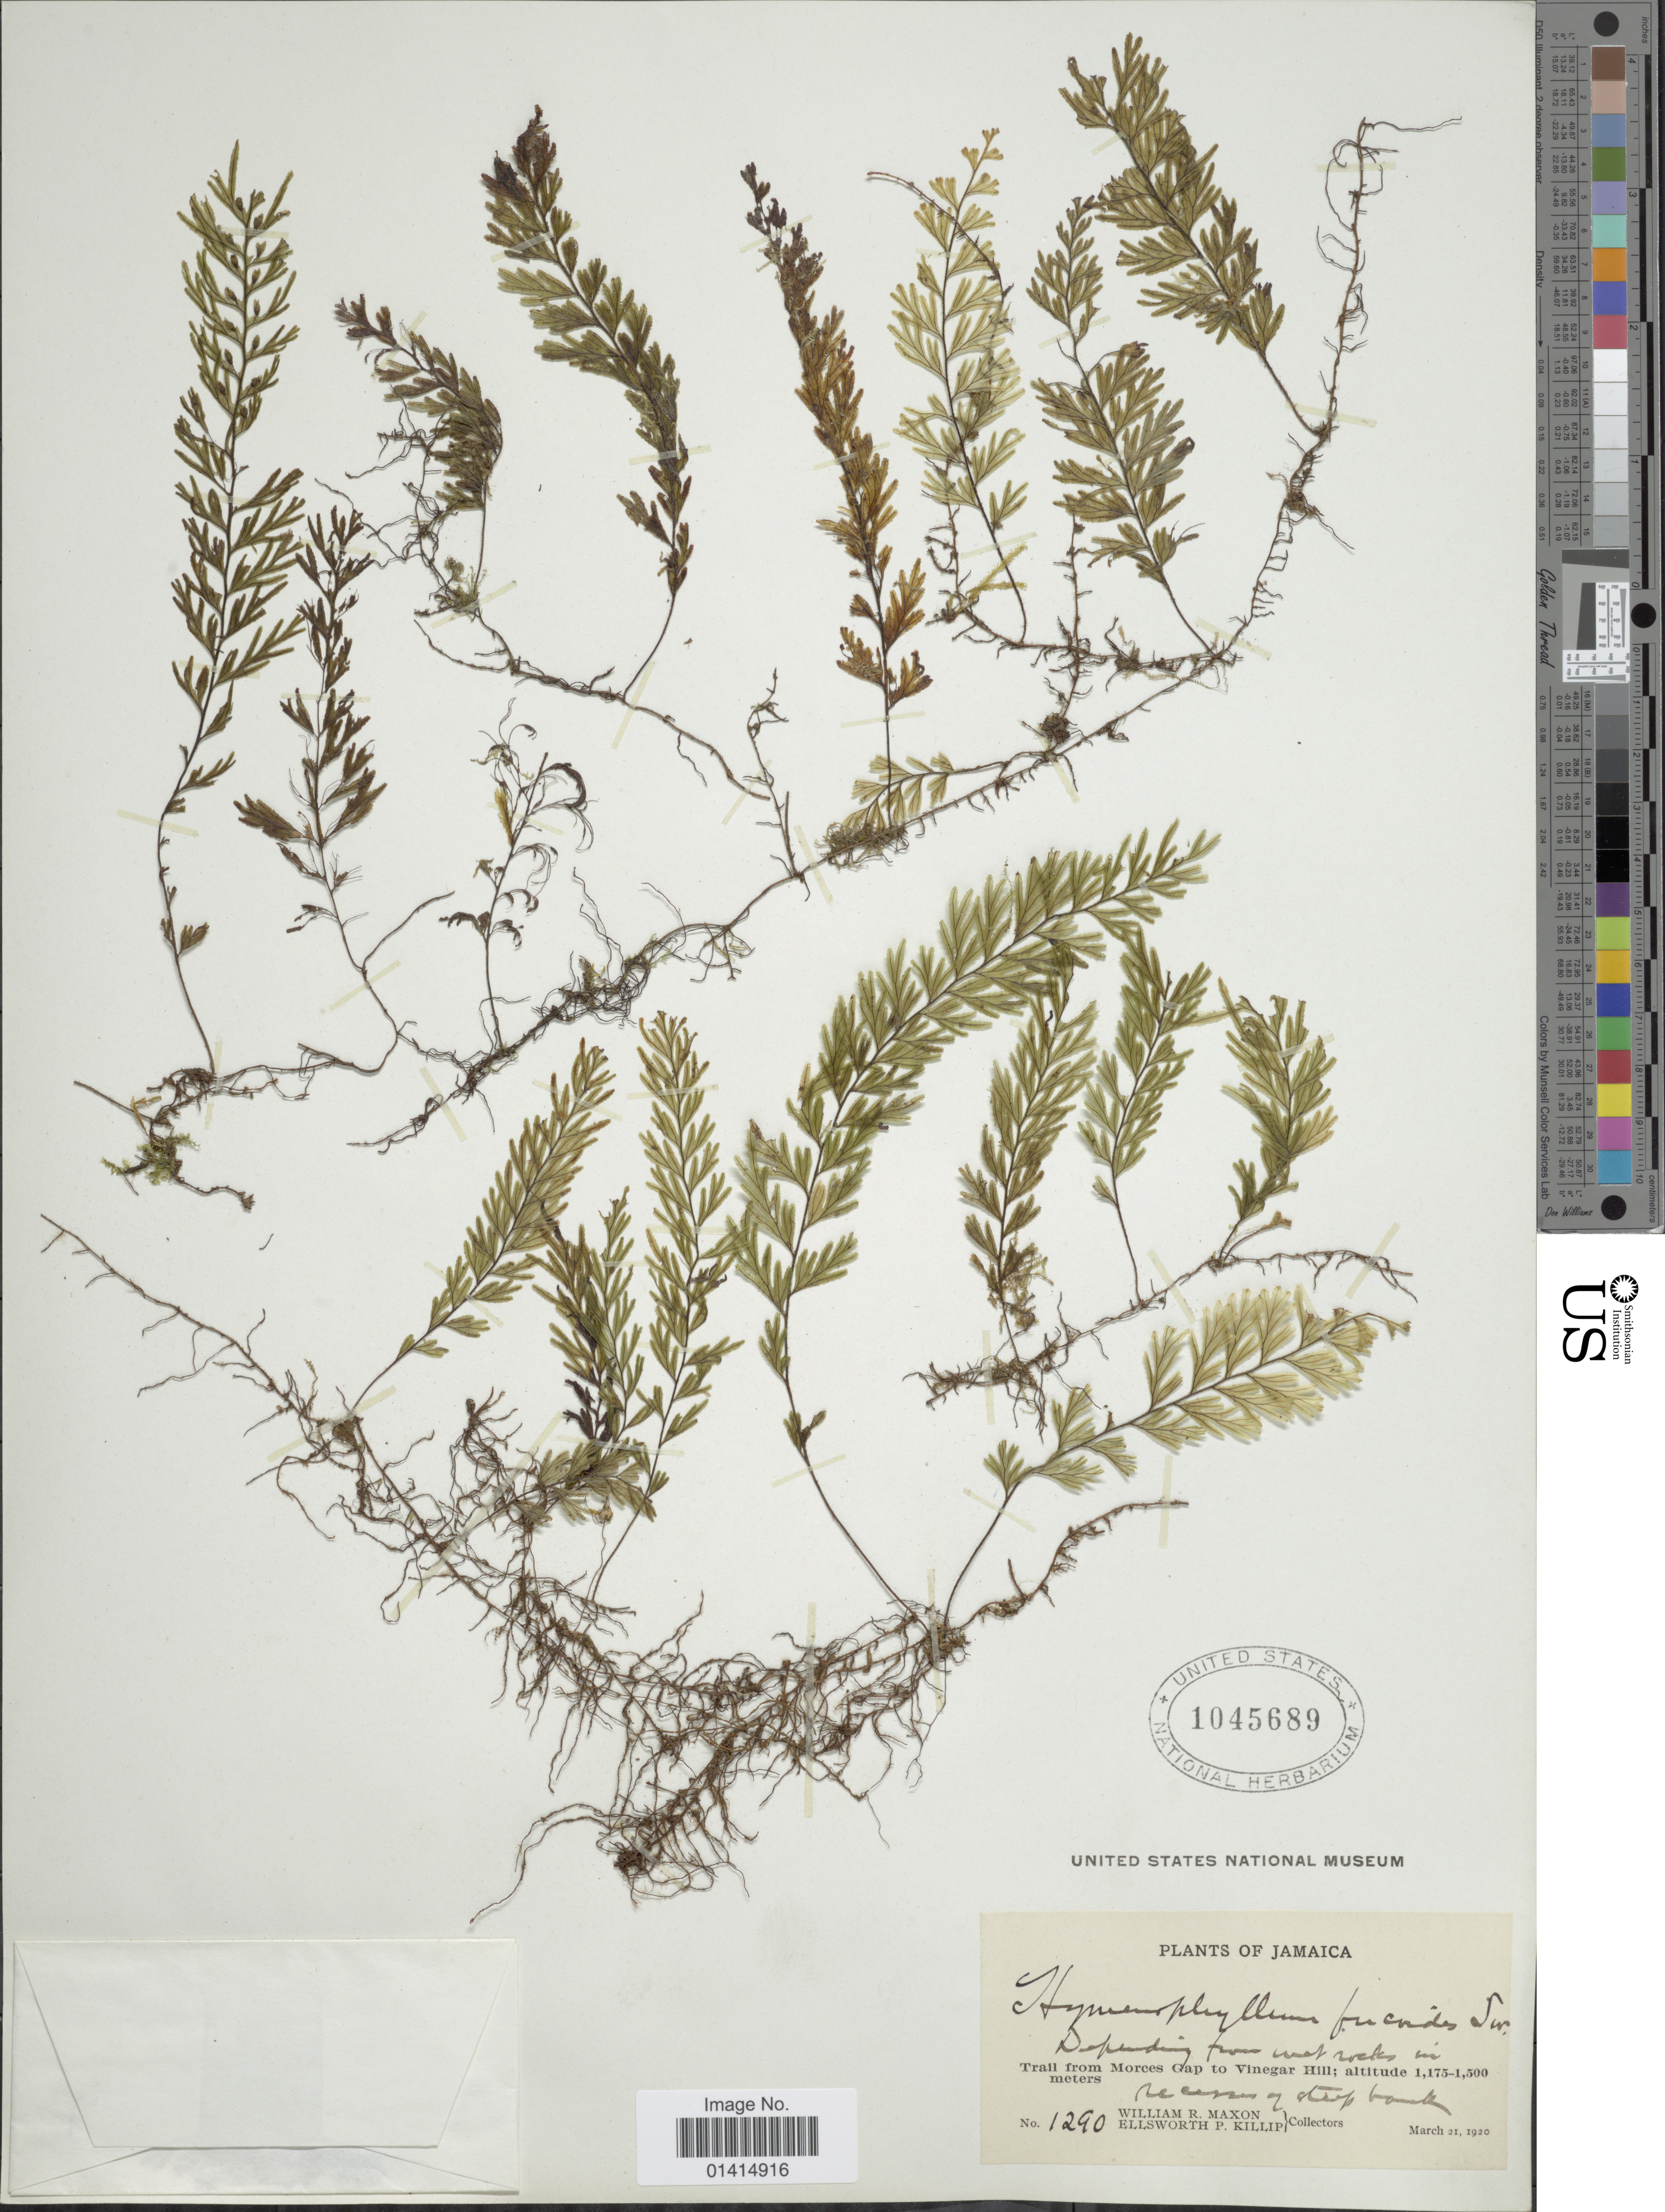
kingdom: Plantae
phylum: Tracheophyta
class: Polypodiopsida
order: Hymenophyllales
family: Hymenophyllaceae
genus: Hymenophyllum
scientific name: Hymenophyllum fucoides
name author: (Sw.) Sw.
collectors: W. R. Maxon & E. P. Killip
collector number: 1290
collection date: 1920-03-21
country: Jamaica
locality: Trail from Morces Gap to Vinegar Hill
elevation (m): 1175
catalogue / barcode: US 1045689